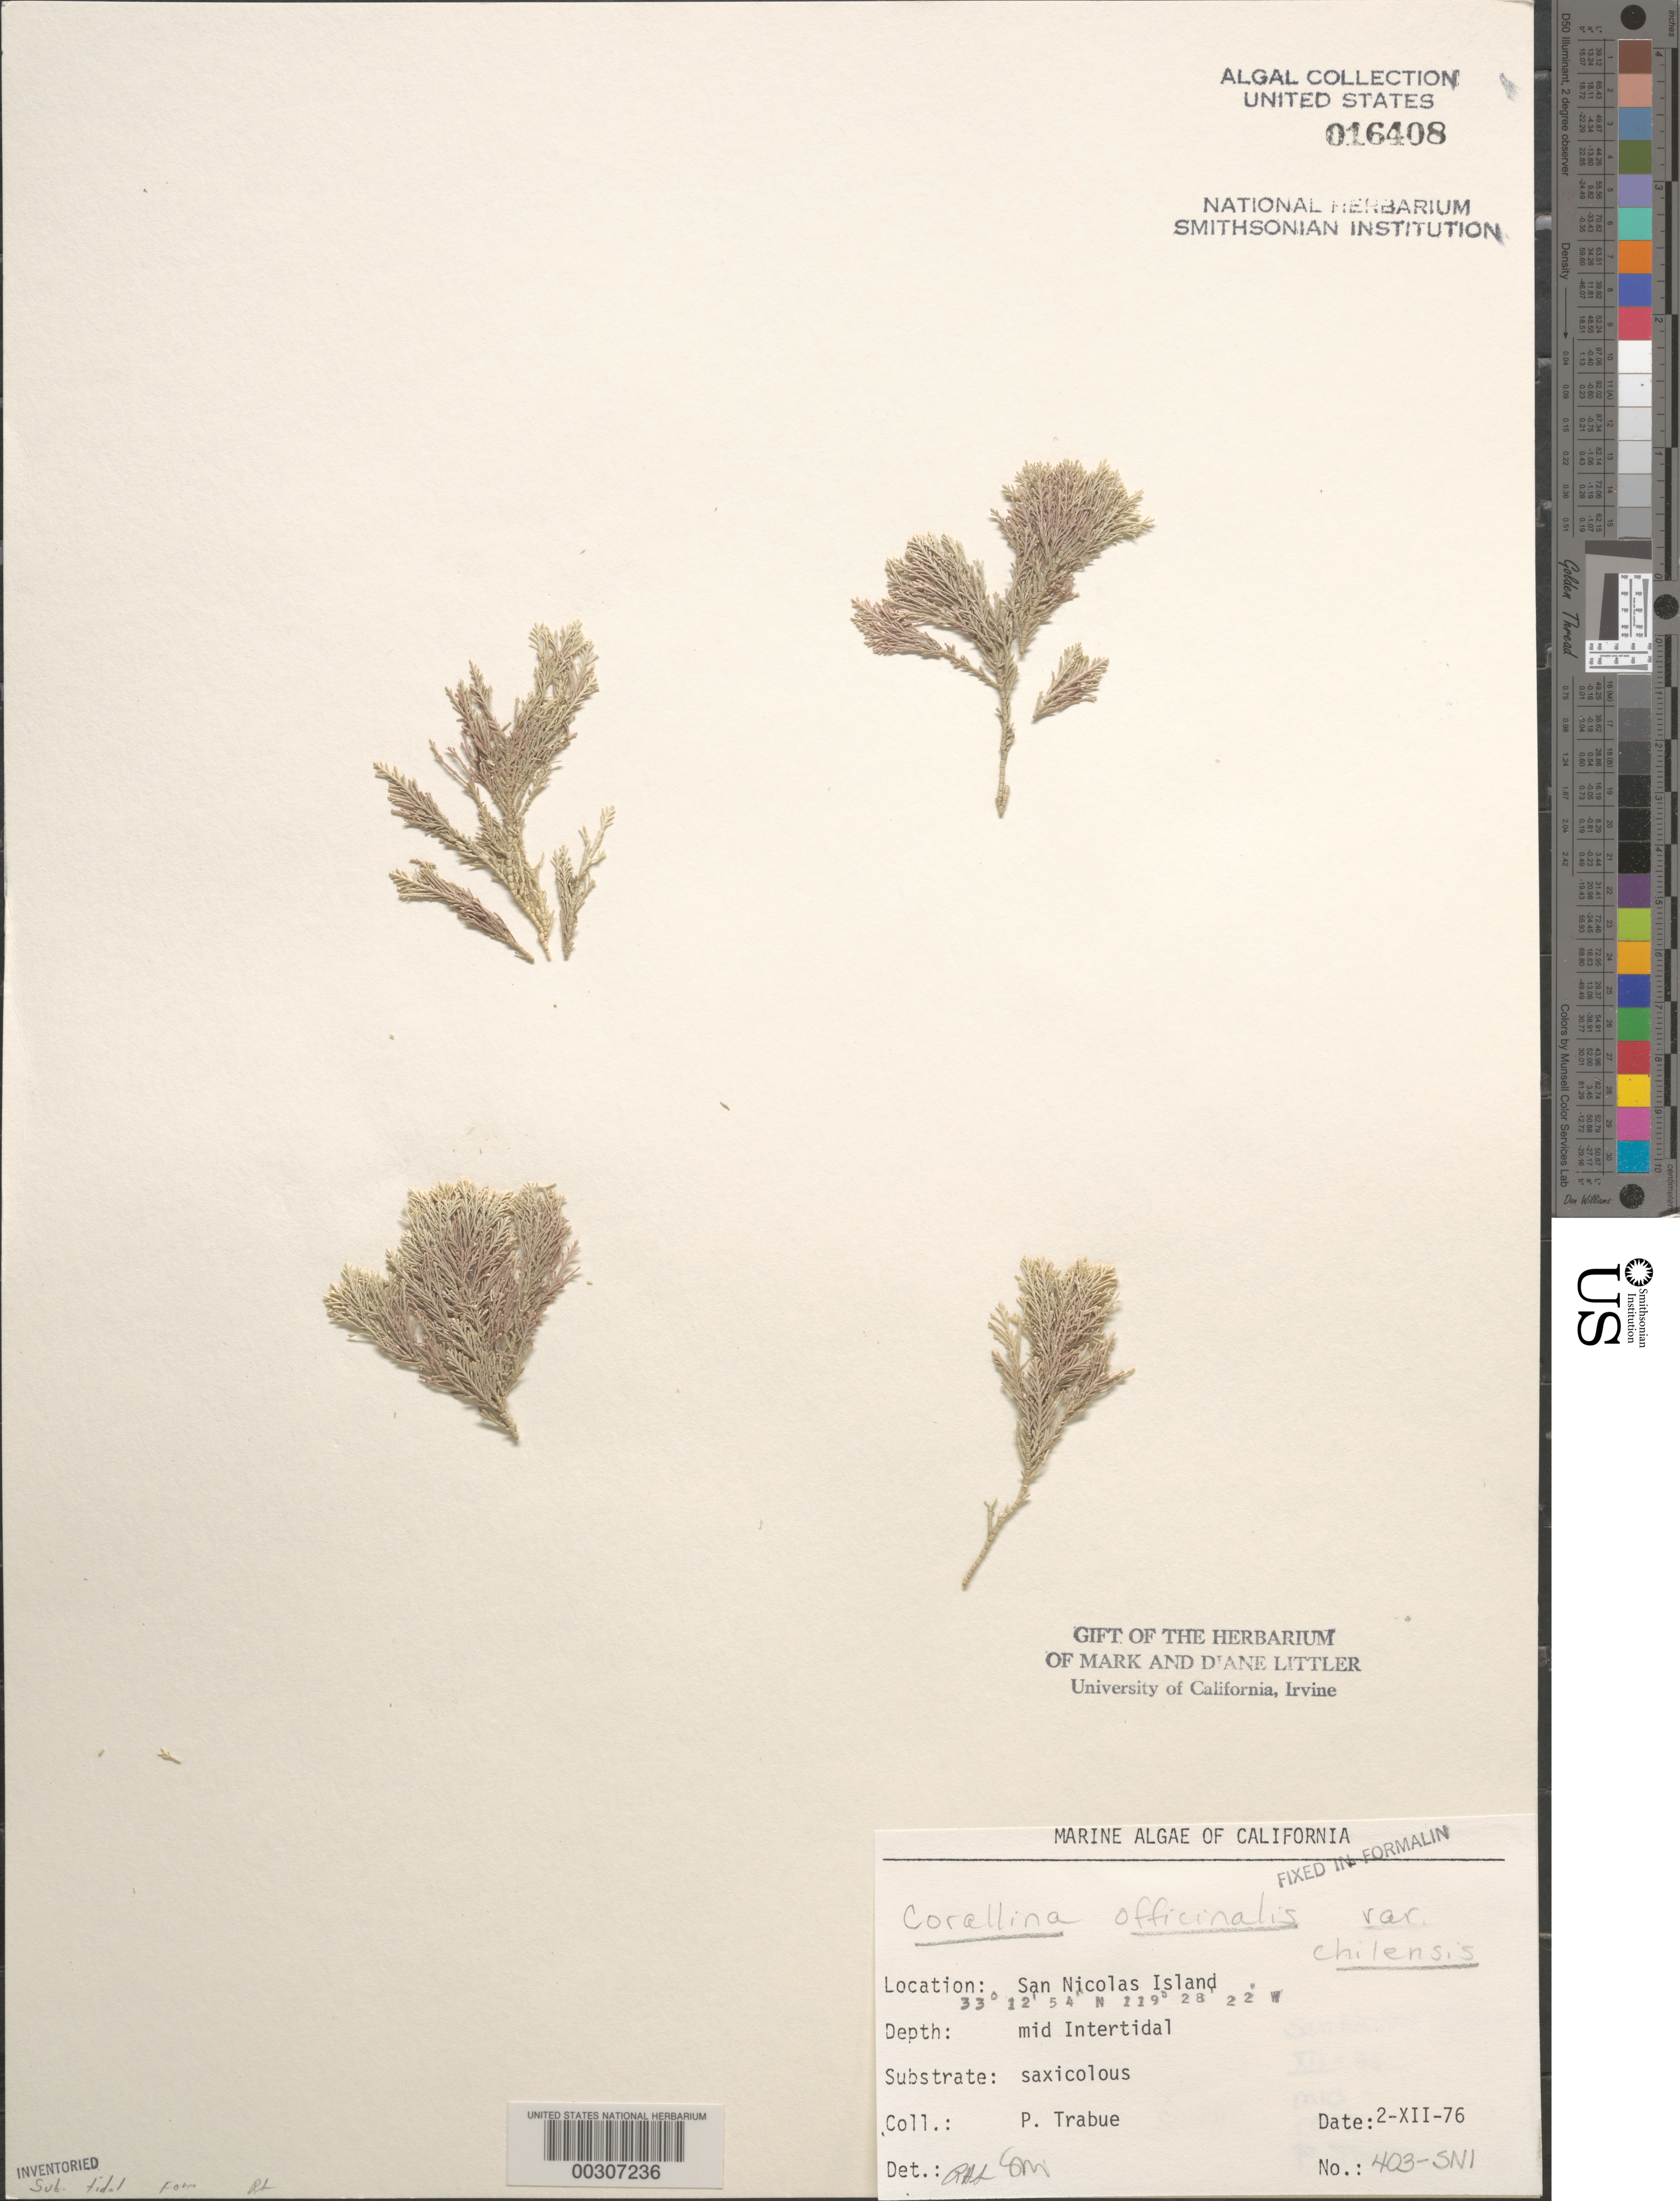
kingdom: Plantae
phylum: Rhodophyta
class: Florideophyceae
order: Corallinales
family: Corallinaceae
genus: Corallina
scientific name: Corallina officinalis var. chilensis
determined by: Sims, Robert H.; Murray, S. N.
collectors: P. J. Trabue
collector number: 403-SNI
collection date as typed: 02 Dec 1976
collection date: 1976-12-02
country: United States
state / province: California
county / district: Ventura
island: San Nicolas Island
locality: Dutch Harbor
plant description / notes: BLM-SOCALBIGHT Rocky Intertidal Survey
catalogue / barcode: US 16408